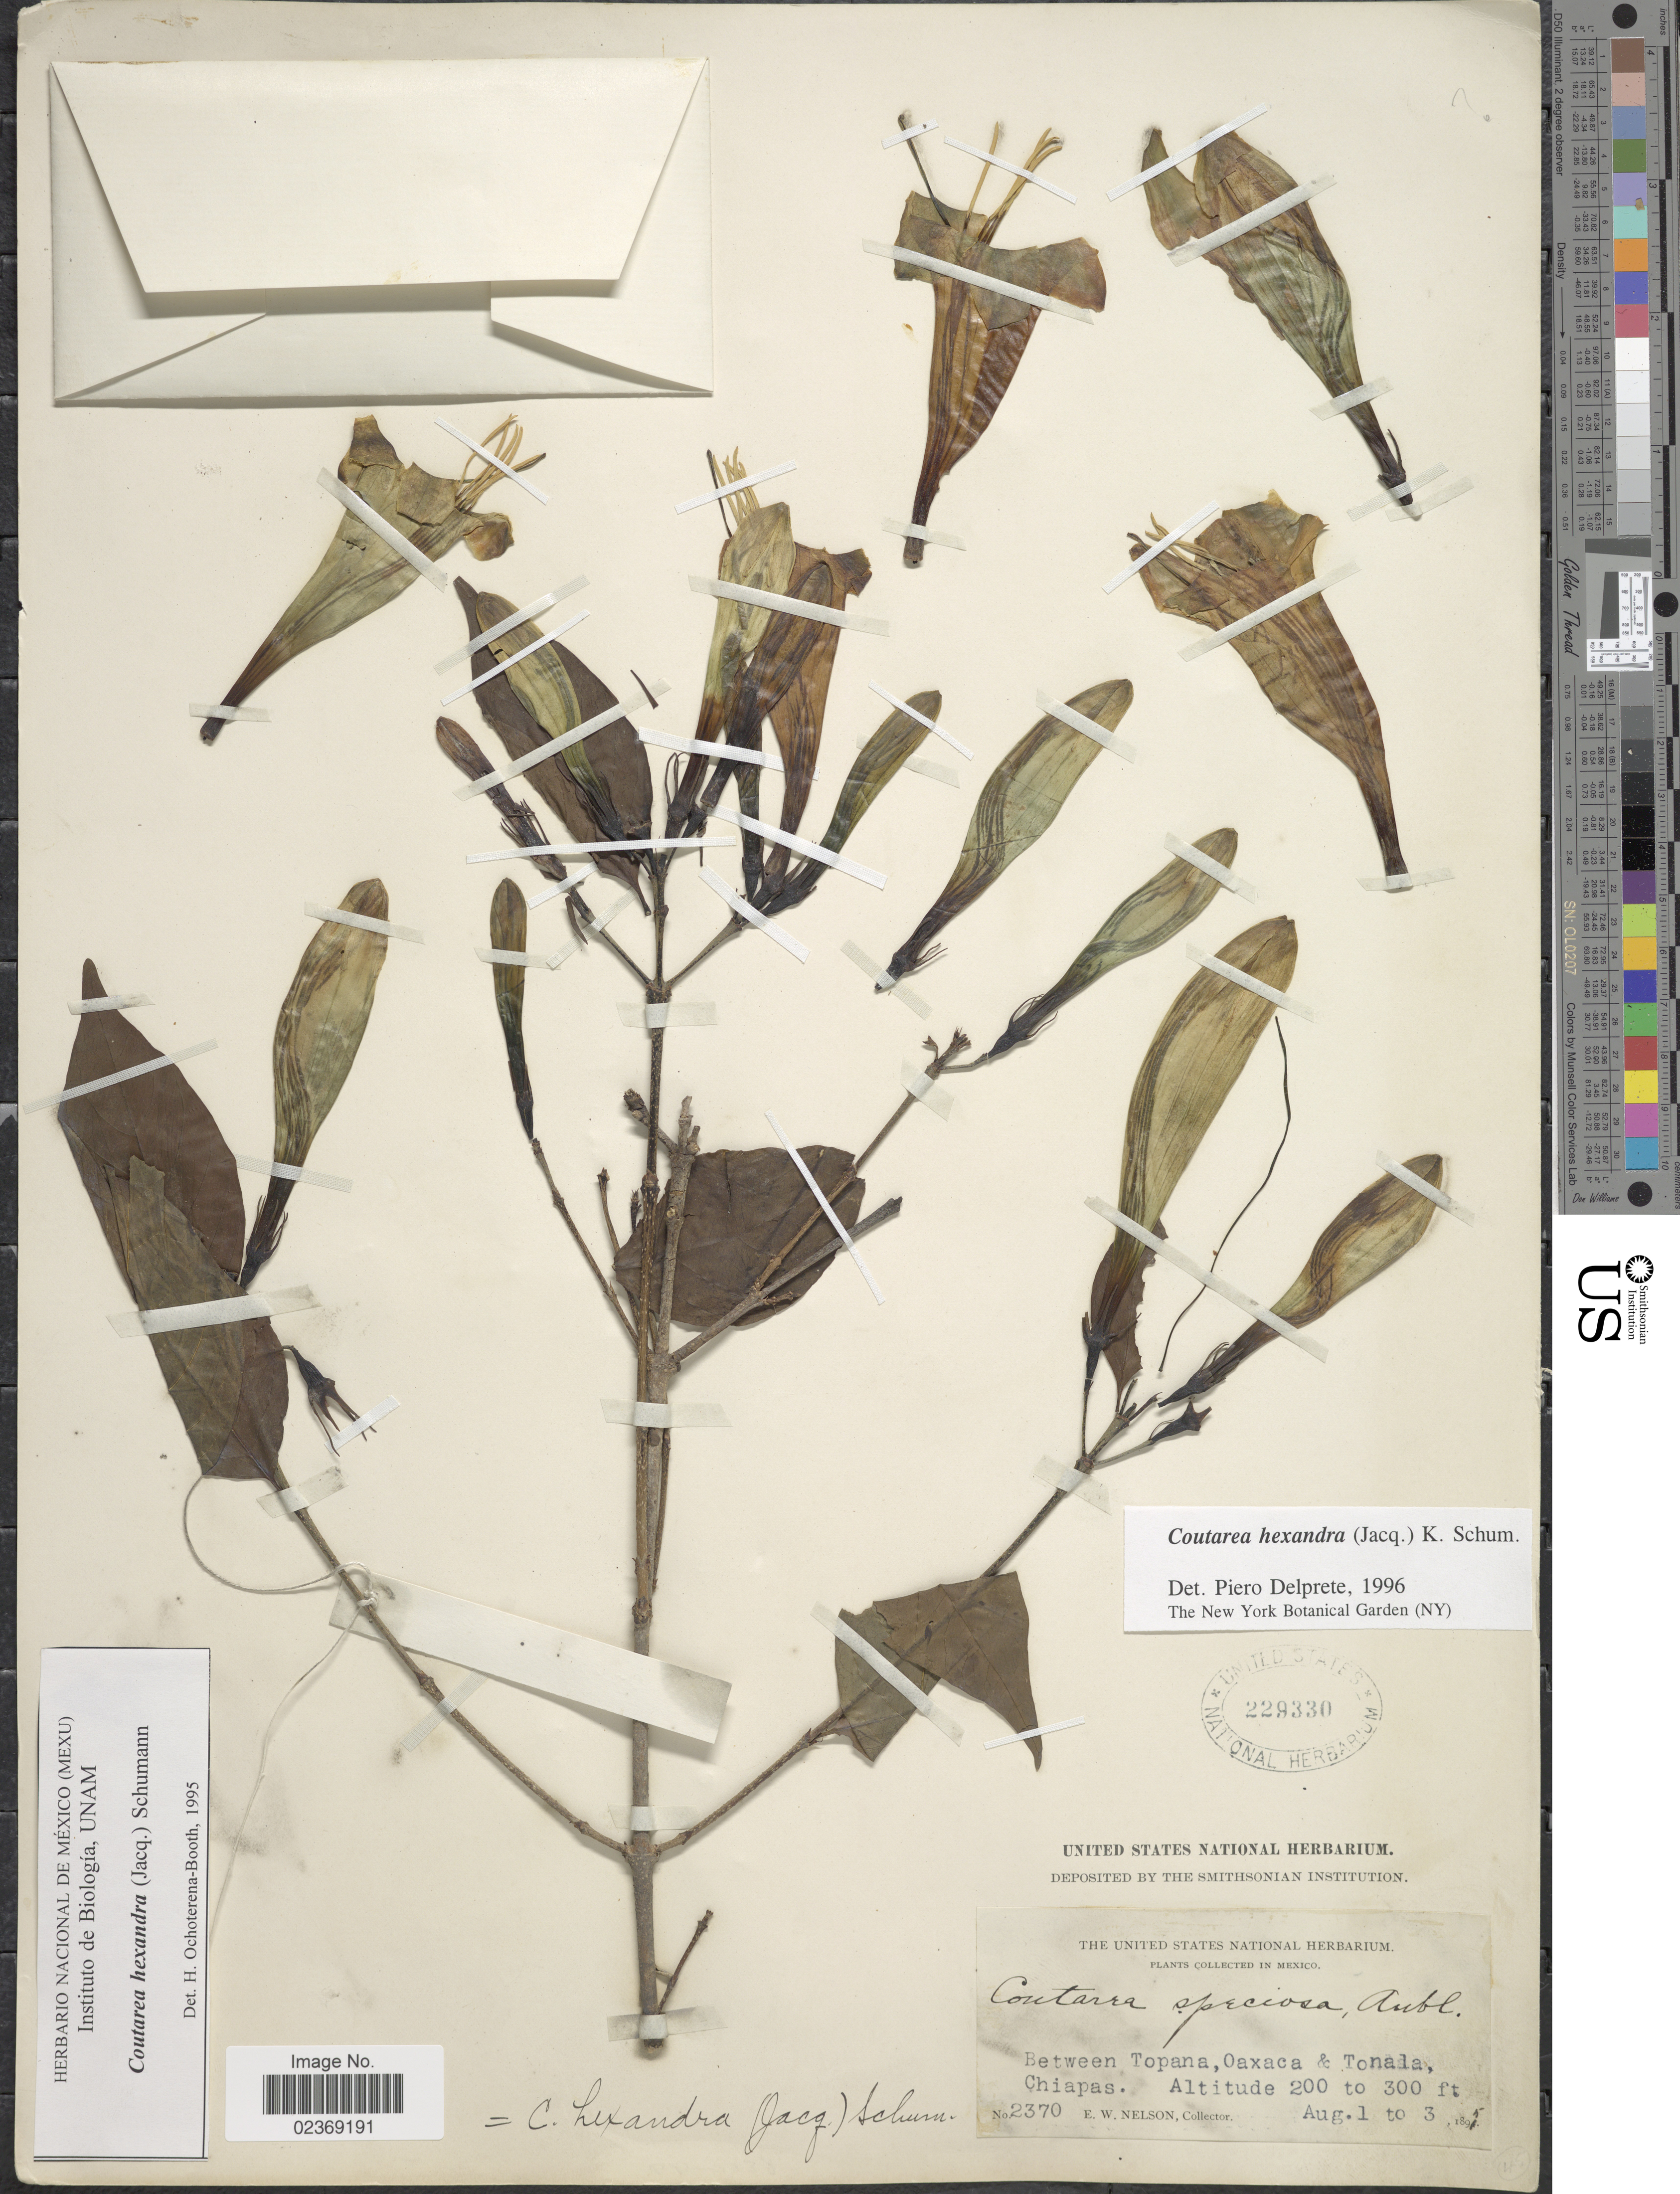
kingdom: Plantae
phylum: Tracheophyta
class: Magnoliopsida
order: Gentianales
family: Rubiaceae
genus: Coutarea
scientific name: Coutarea hexandra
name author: (Jacq.) K. Schum.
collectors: E. W. Nelson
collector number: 2370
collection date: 1895-08-01/1895-08-03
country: Mexico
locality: Between Topana, Oaxaca & Tonala, Chiapas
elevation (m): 61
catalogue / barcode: US 229330